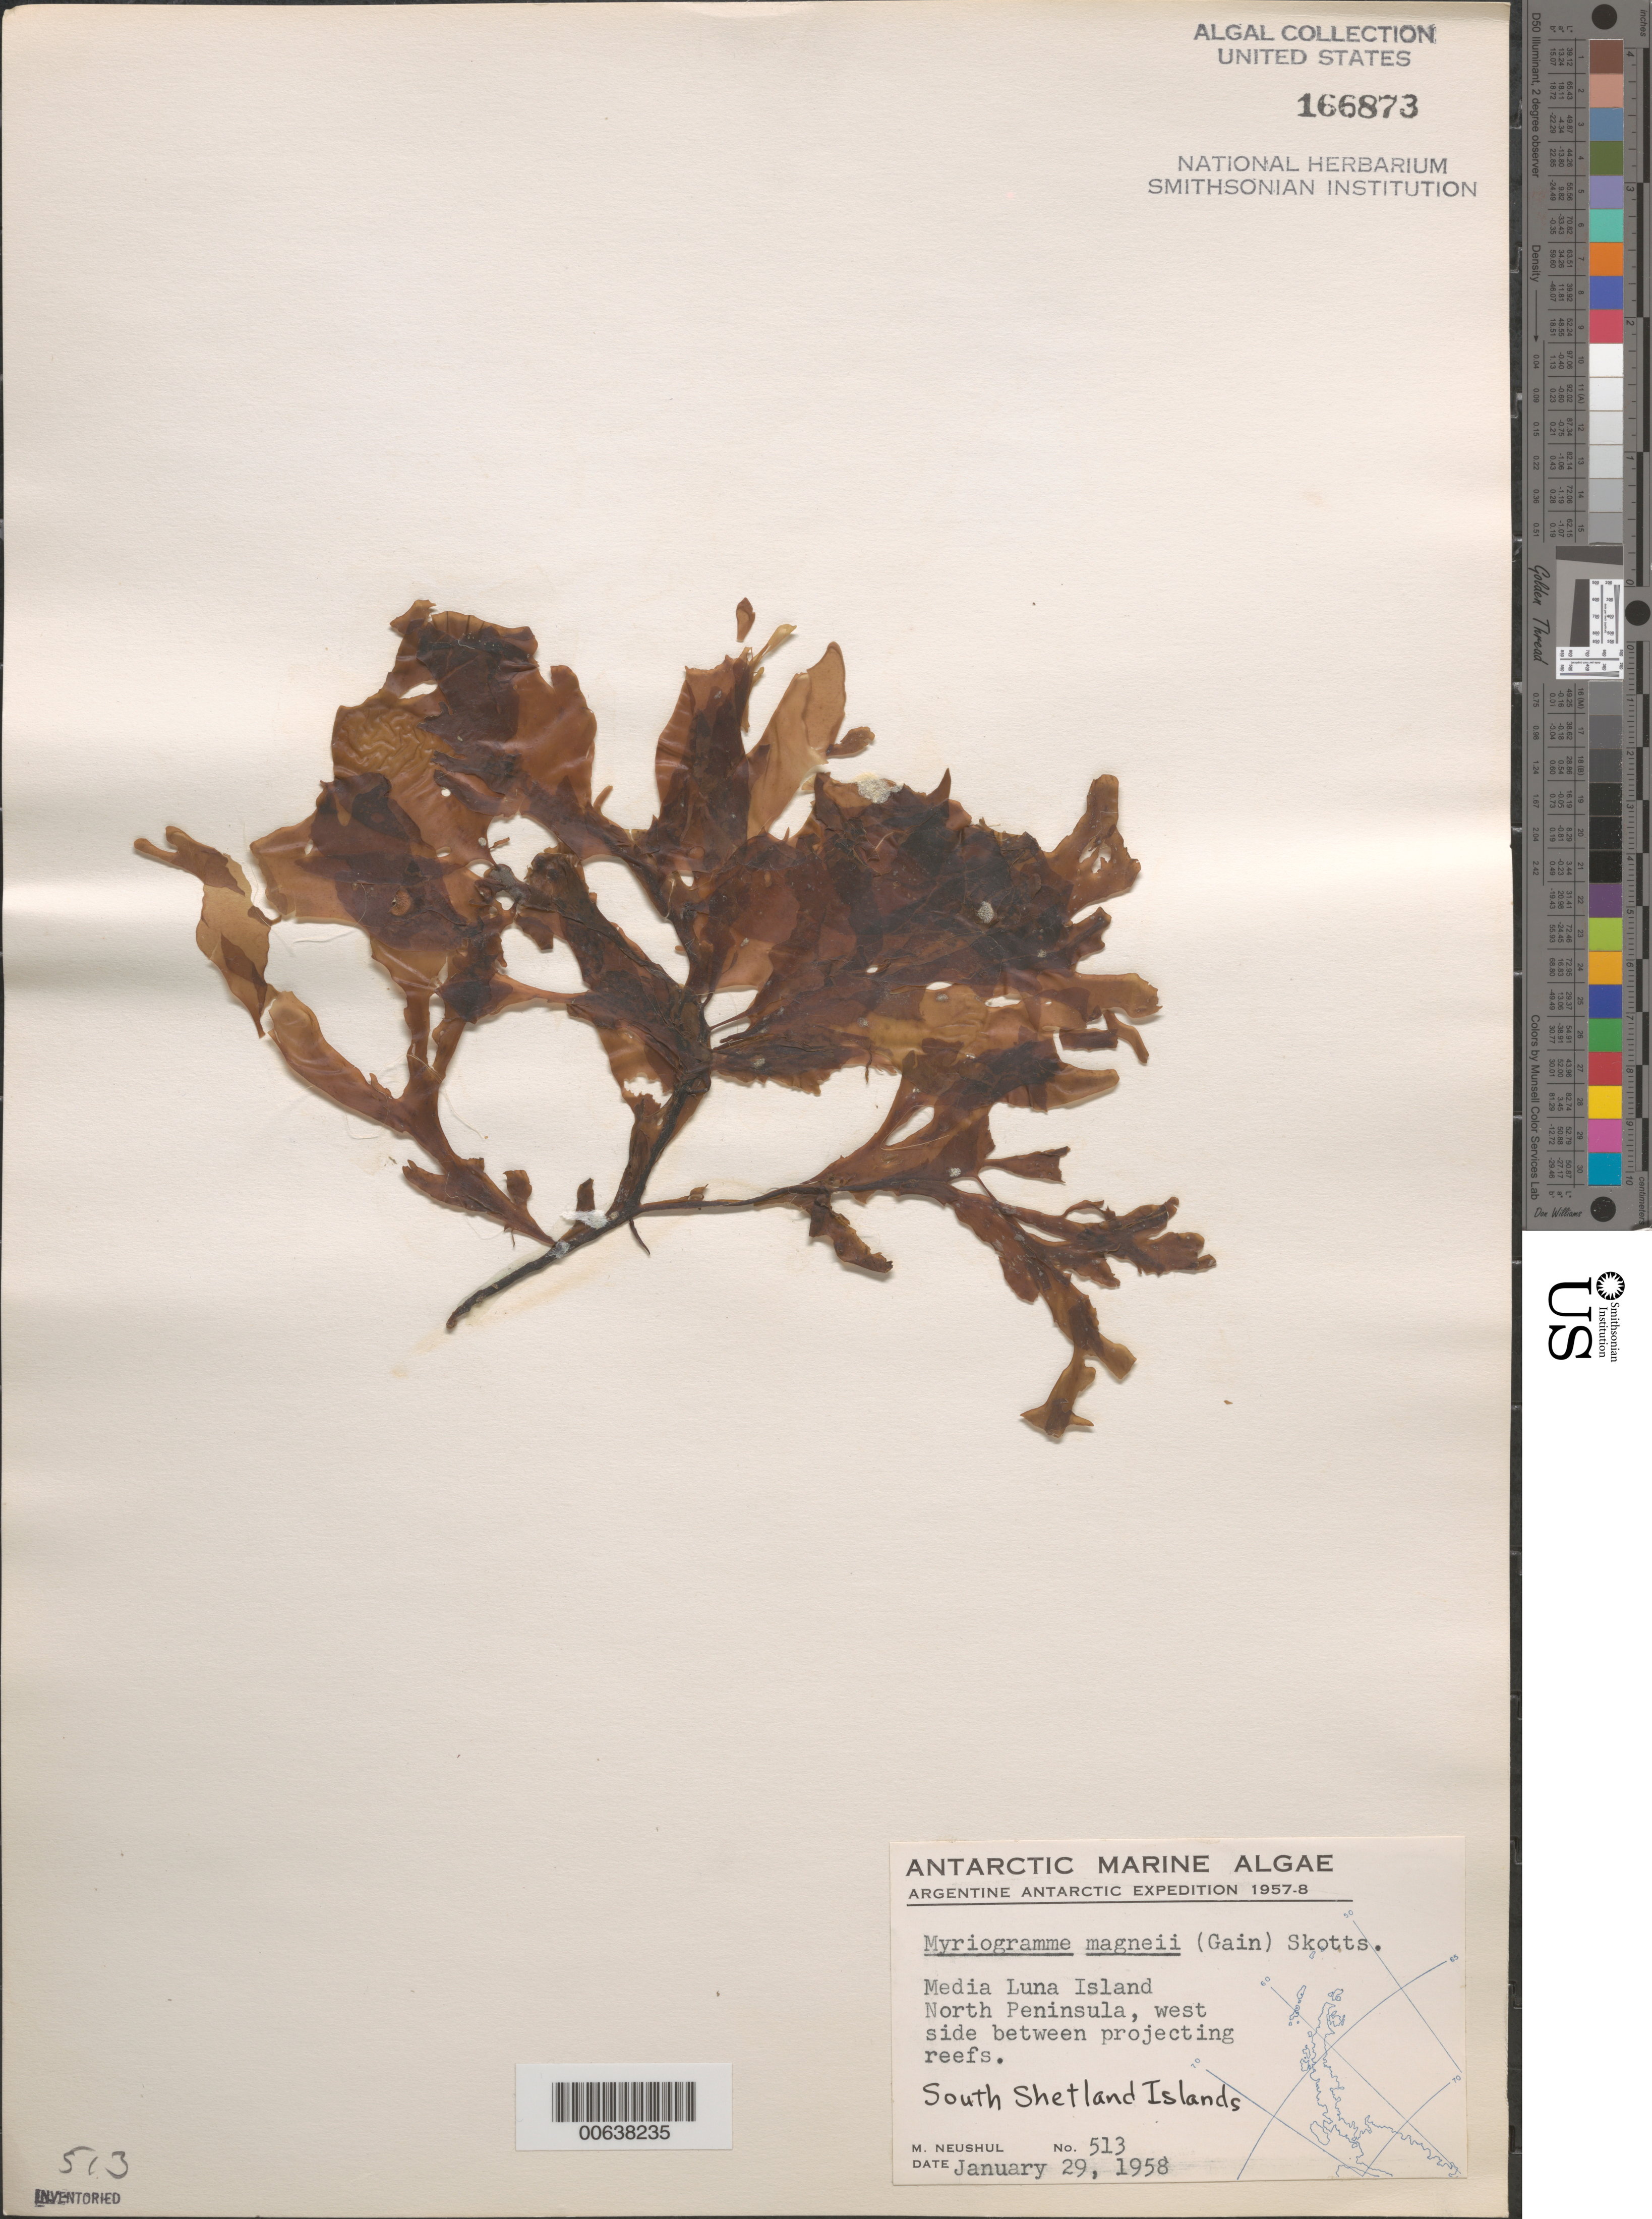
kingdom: Plantae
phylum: Rhodophyta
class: Florideophyceae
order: Ceramiales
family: Delesseriaceae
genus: Myriogramme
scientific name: Myriogramme magneii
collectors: M. Neushul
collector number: Neushul 513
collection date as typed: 29 Jan 1958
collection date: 1958-01-29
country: Antarctica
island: Half Moon Island (Media Luna Island)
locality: North Peninsula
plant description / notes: Argentine Antarctic Expedition, 1957-1958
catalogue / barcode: US 166873